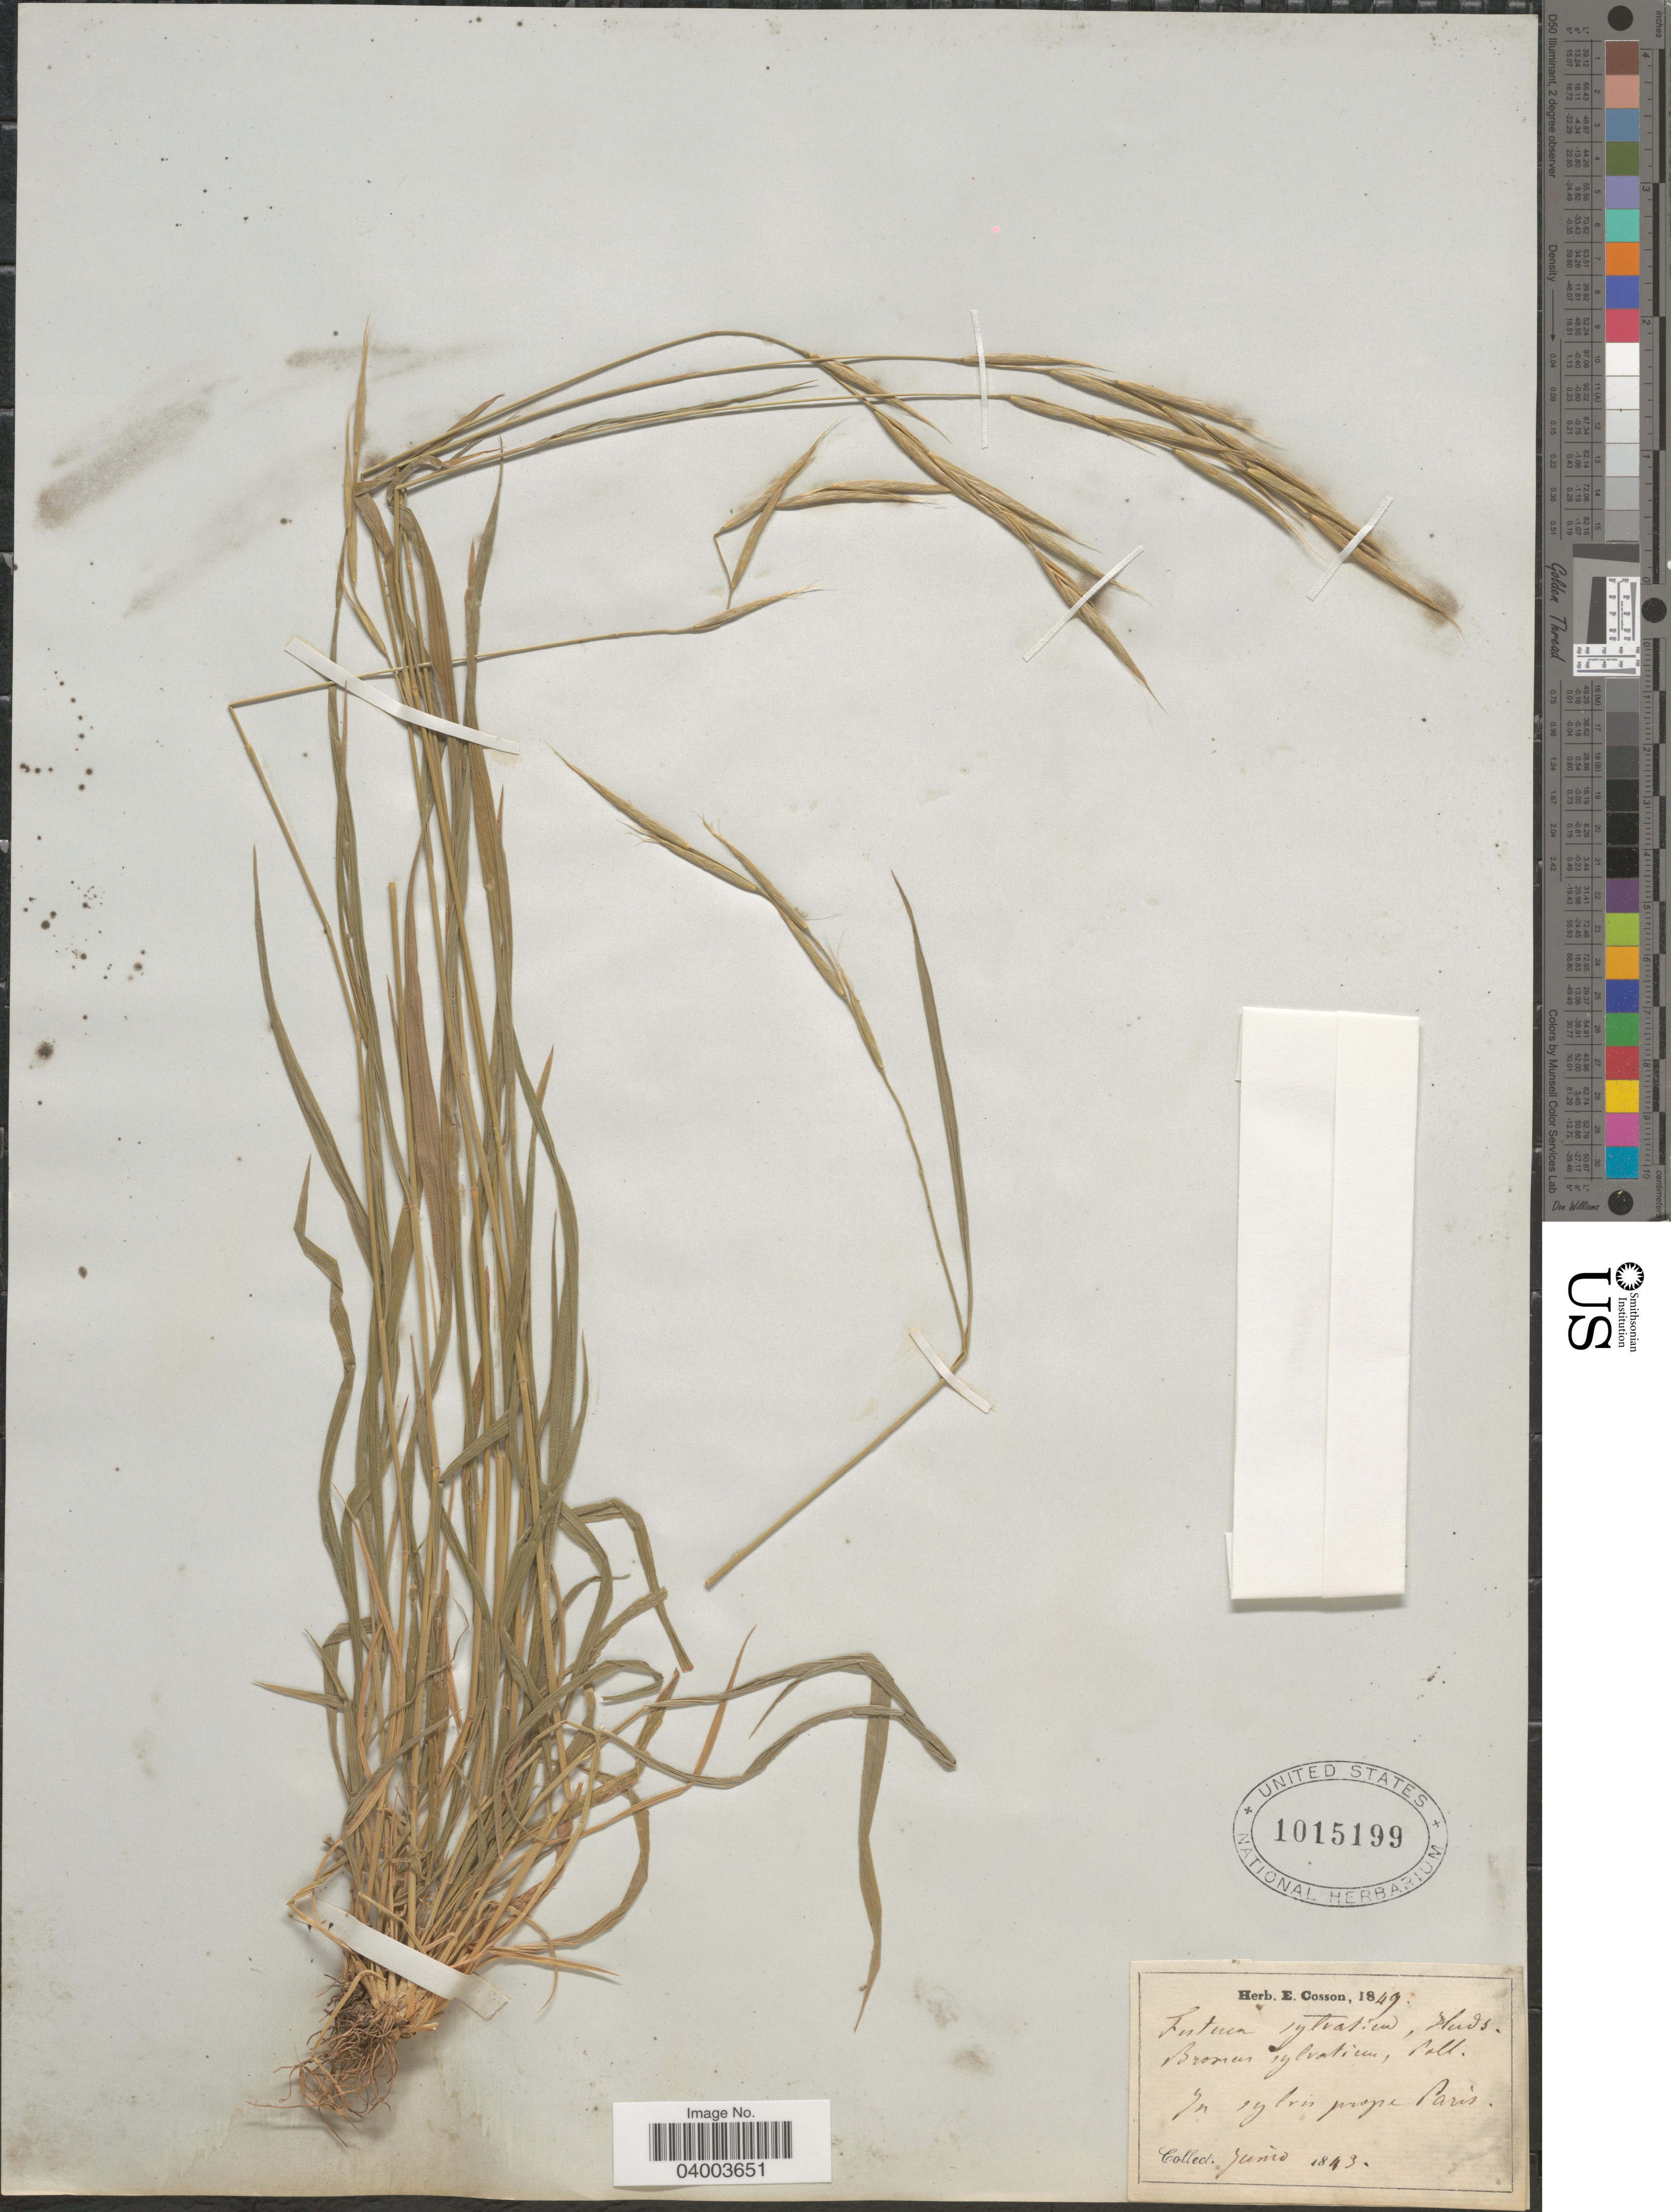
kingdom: Plantae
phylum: Tracheophyta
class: Liliopsida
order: Poales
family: Poaceae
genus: Brachypodium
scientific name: Brachypodium sylvaticum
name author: (Huds.) P. Beauv.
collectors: ex herb. E. Cosson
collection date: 1843-06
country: France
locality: In sylvis prope Paris.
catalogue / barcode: US 1015199